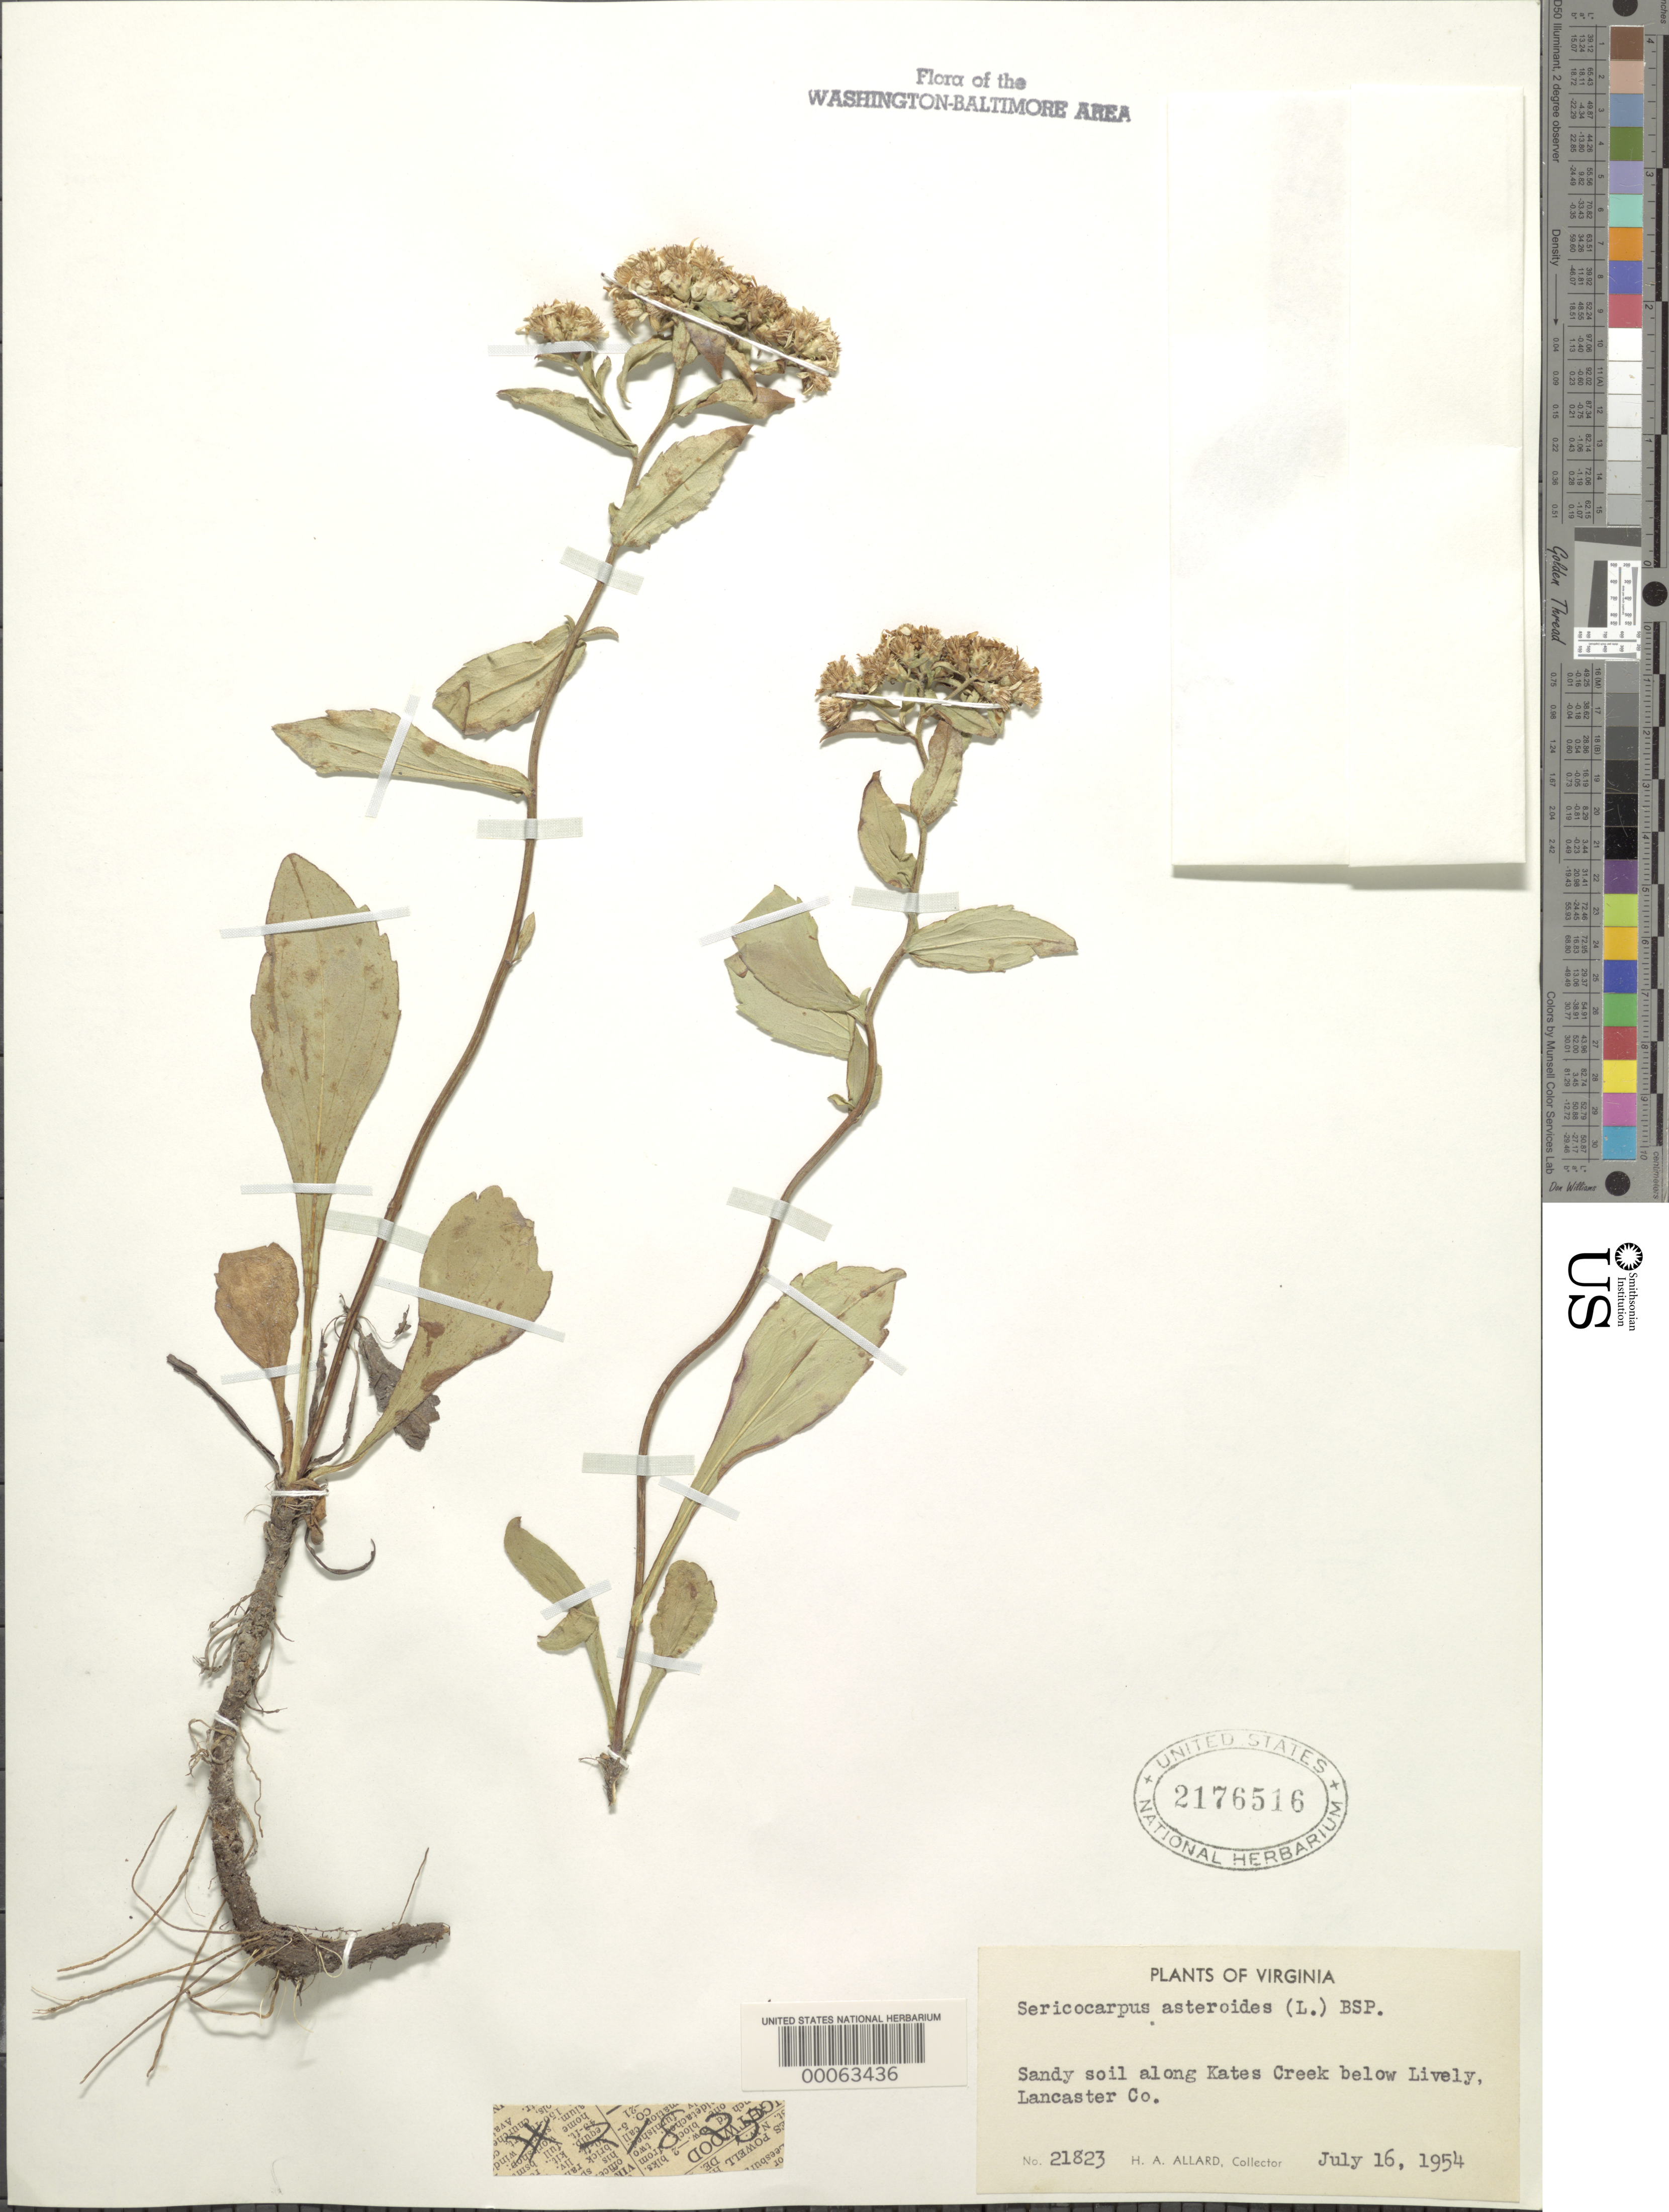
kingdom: Plantae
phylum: Tracheophyta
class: Magnoliopsida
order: Asterales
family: Asteraceae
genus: Sericocarpus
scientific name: Sericocarpus asteroides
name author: (L.) Britton, Stearns & Poggenb.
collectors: H. A. Allard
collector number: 21823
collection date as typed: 16 Jul 1954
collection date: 1954-07-16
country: United States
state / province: Virginia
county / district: Lancaster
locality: Kates Creek below Lively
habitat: Sandy soil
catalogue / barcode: US 2176516